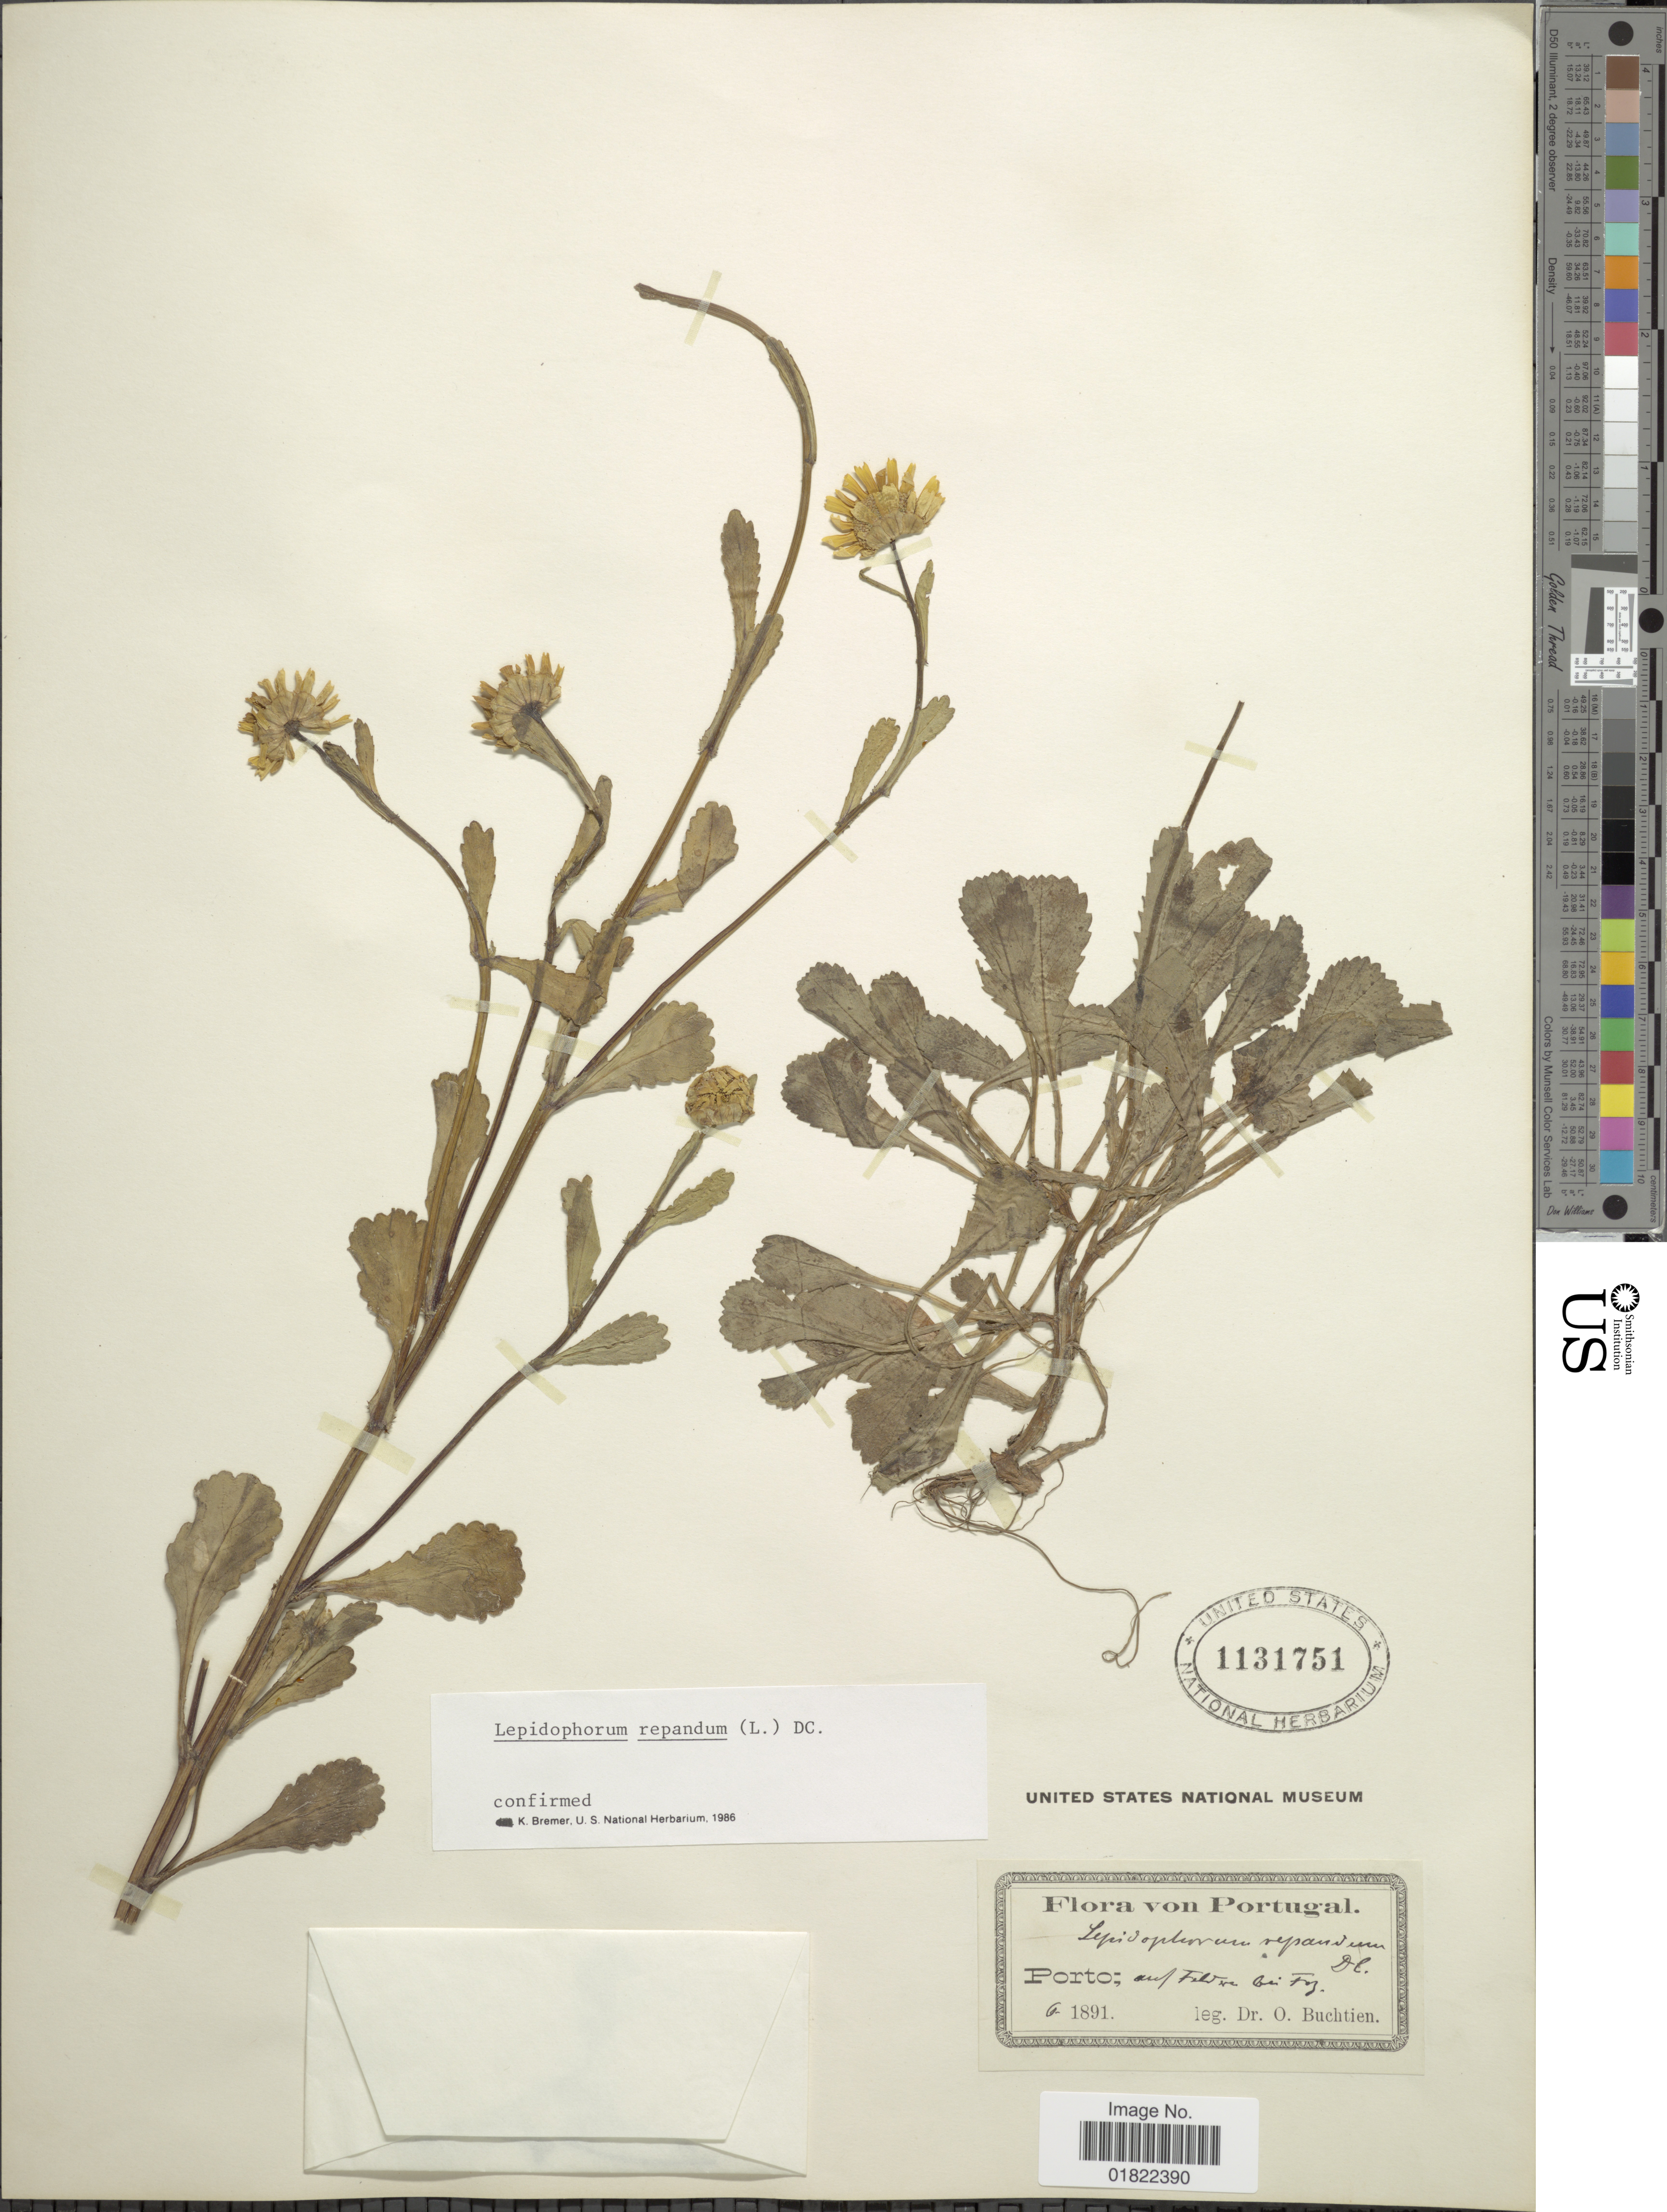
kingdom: Plantae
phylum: Tracheophyta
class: Magnoliopsida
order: Asterales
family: Asteraceae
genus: Lepidophorum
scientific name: Lepidophorum repandum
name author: (L.) DC.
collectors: O. Buchtien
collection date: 1891-06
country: Portugal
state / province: Porto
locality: at Foz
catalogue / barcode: US 1131751